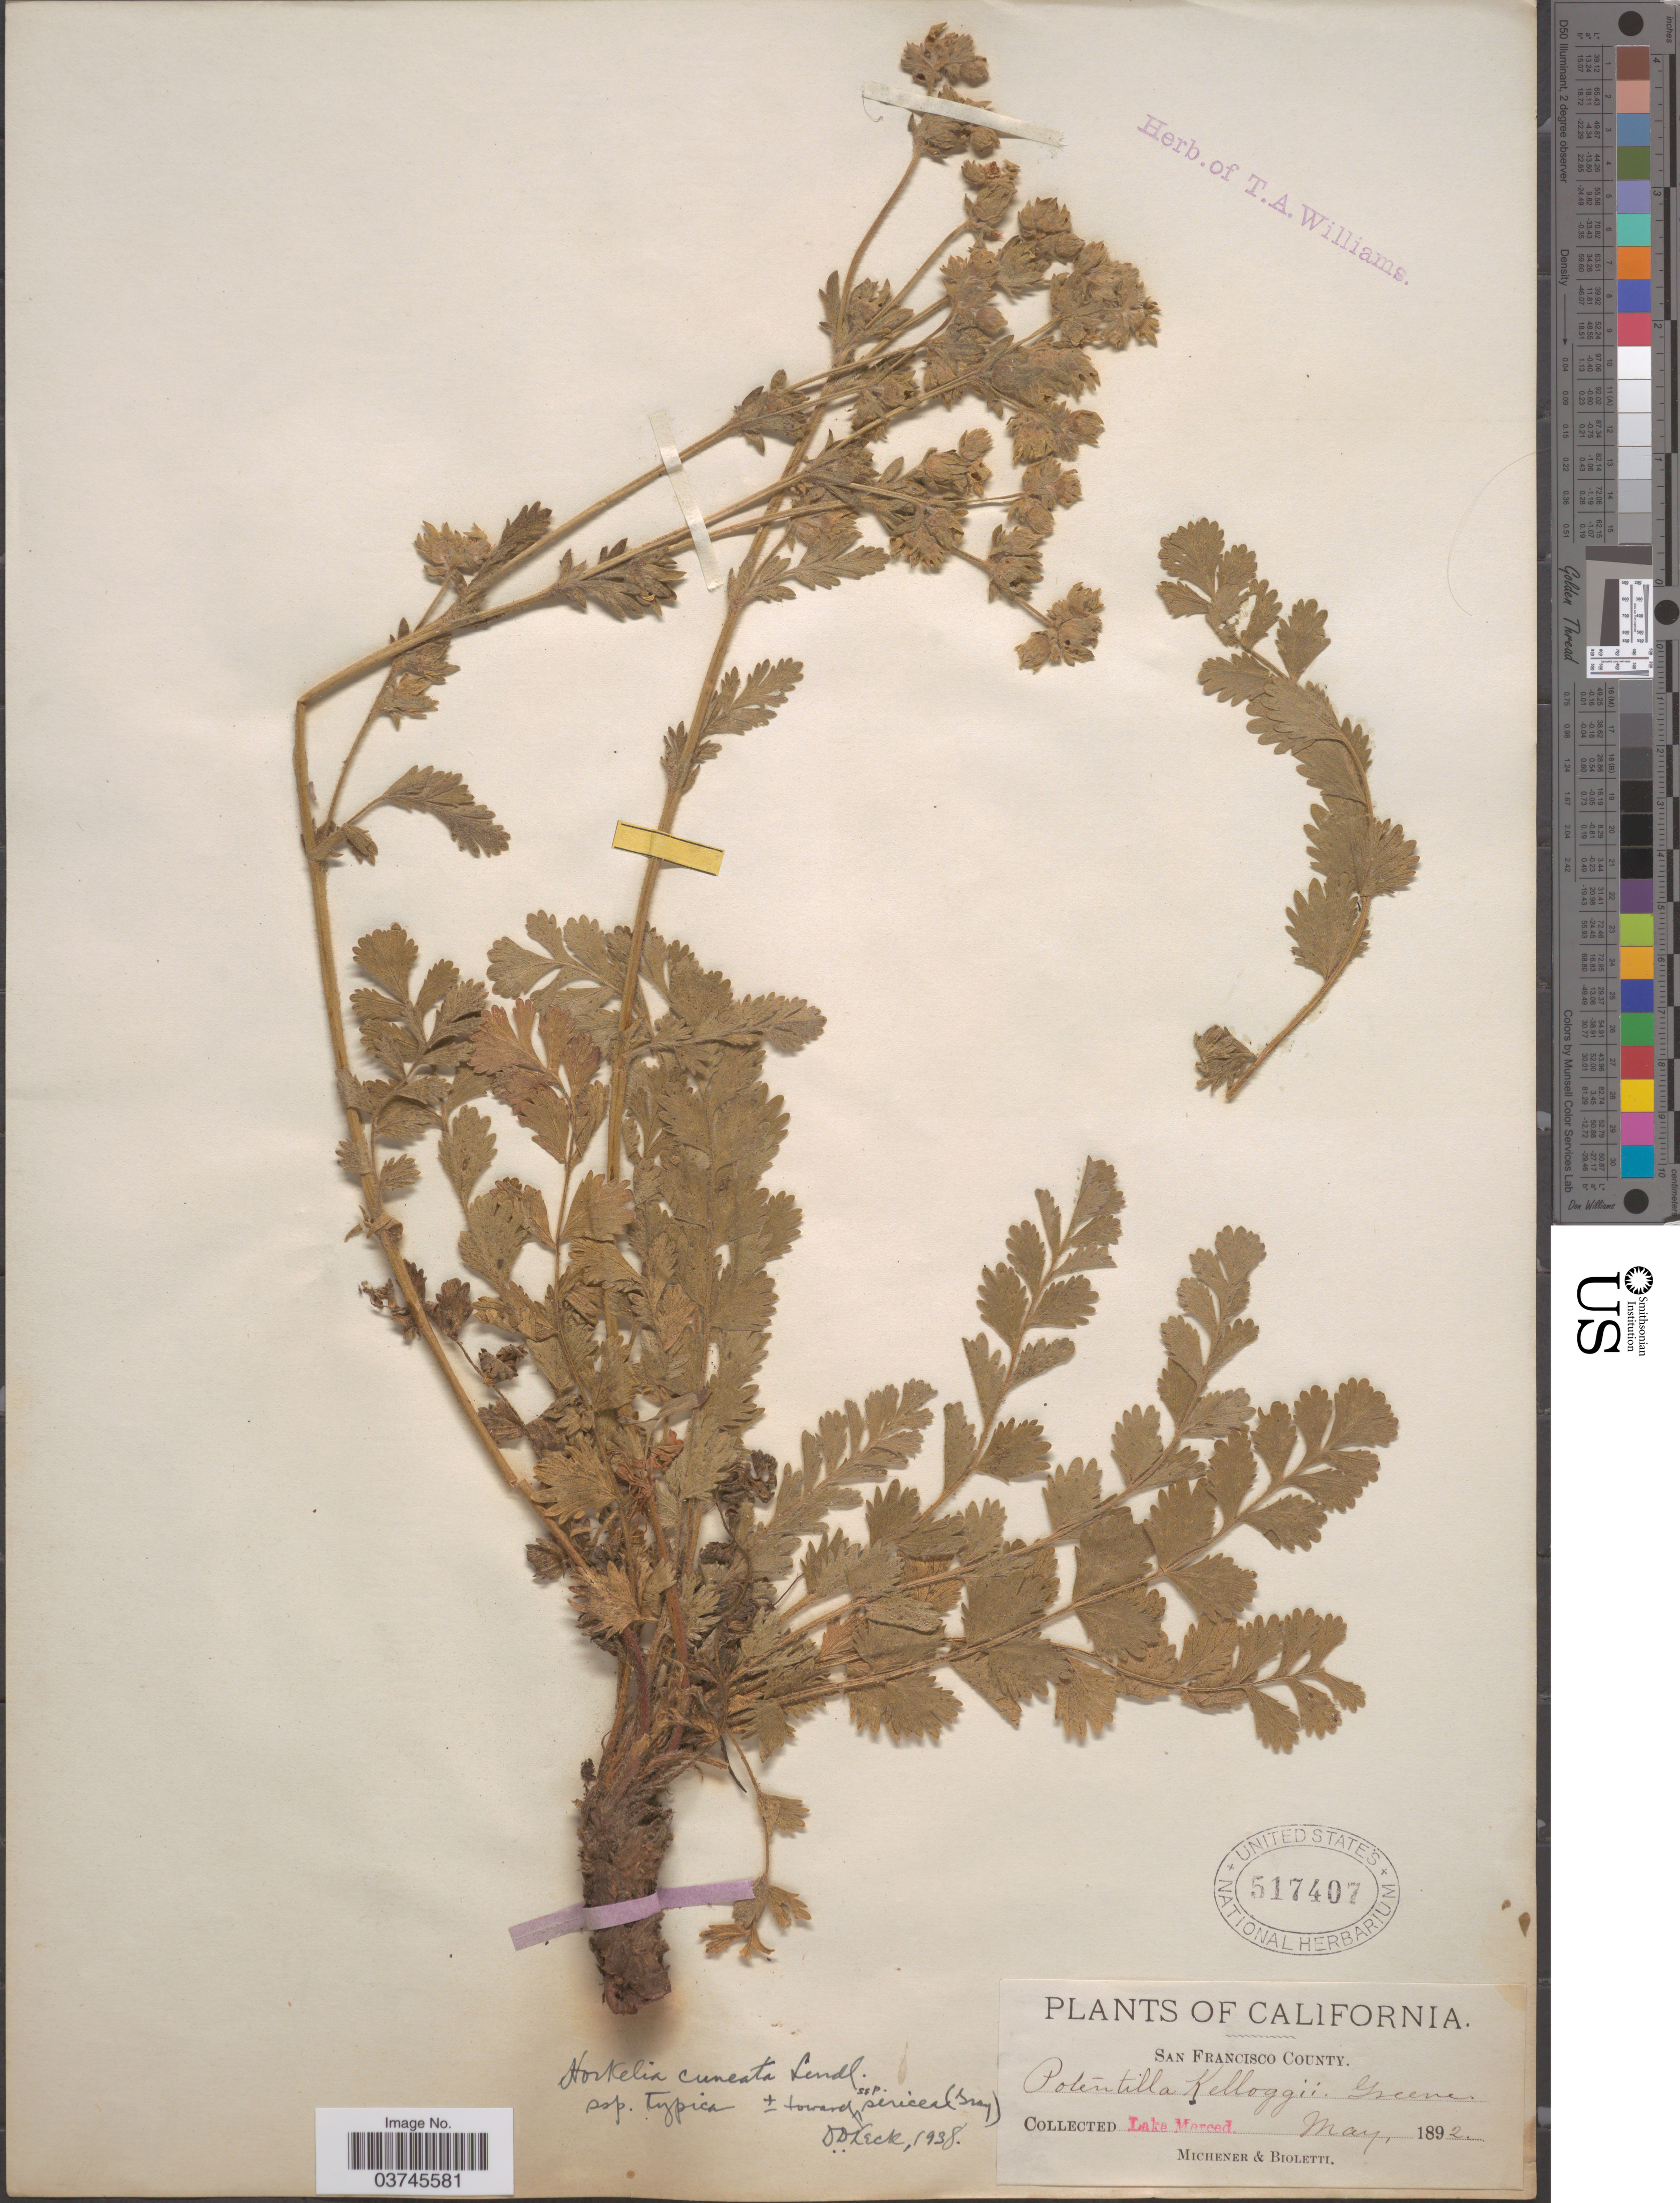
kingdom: Plantae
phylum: Tracheophyta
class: Magnoliopsida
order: Rosales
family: Rosaceae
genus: Potentilla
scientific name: Potentilla lindleyi var. sericea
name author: (A. Gray) J.T. Howell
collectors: -. Michener & -- Bioletti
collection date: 1892-05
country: United States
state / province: California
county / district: San Francisco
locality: San Francisco County. Lake Merced.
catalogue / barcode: US 517407